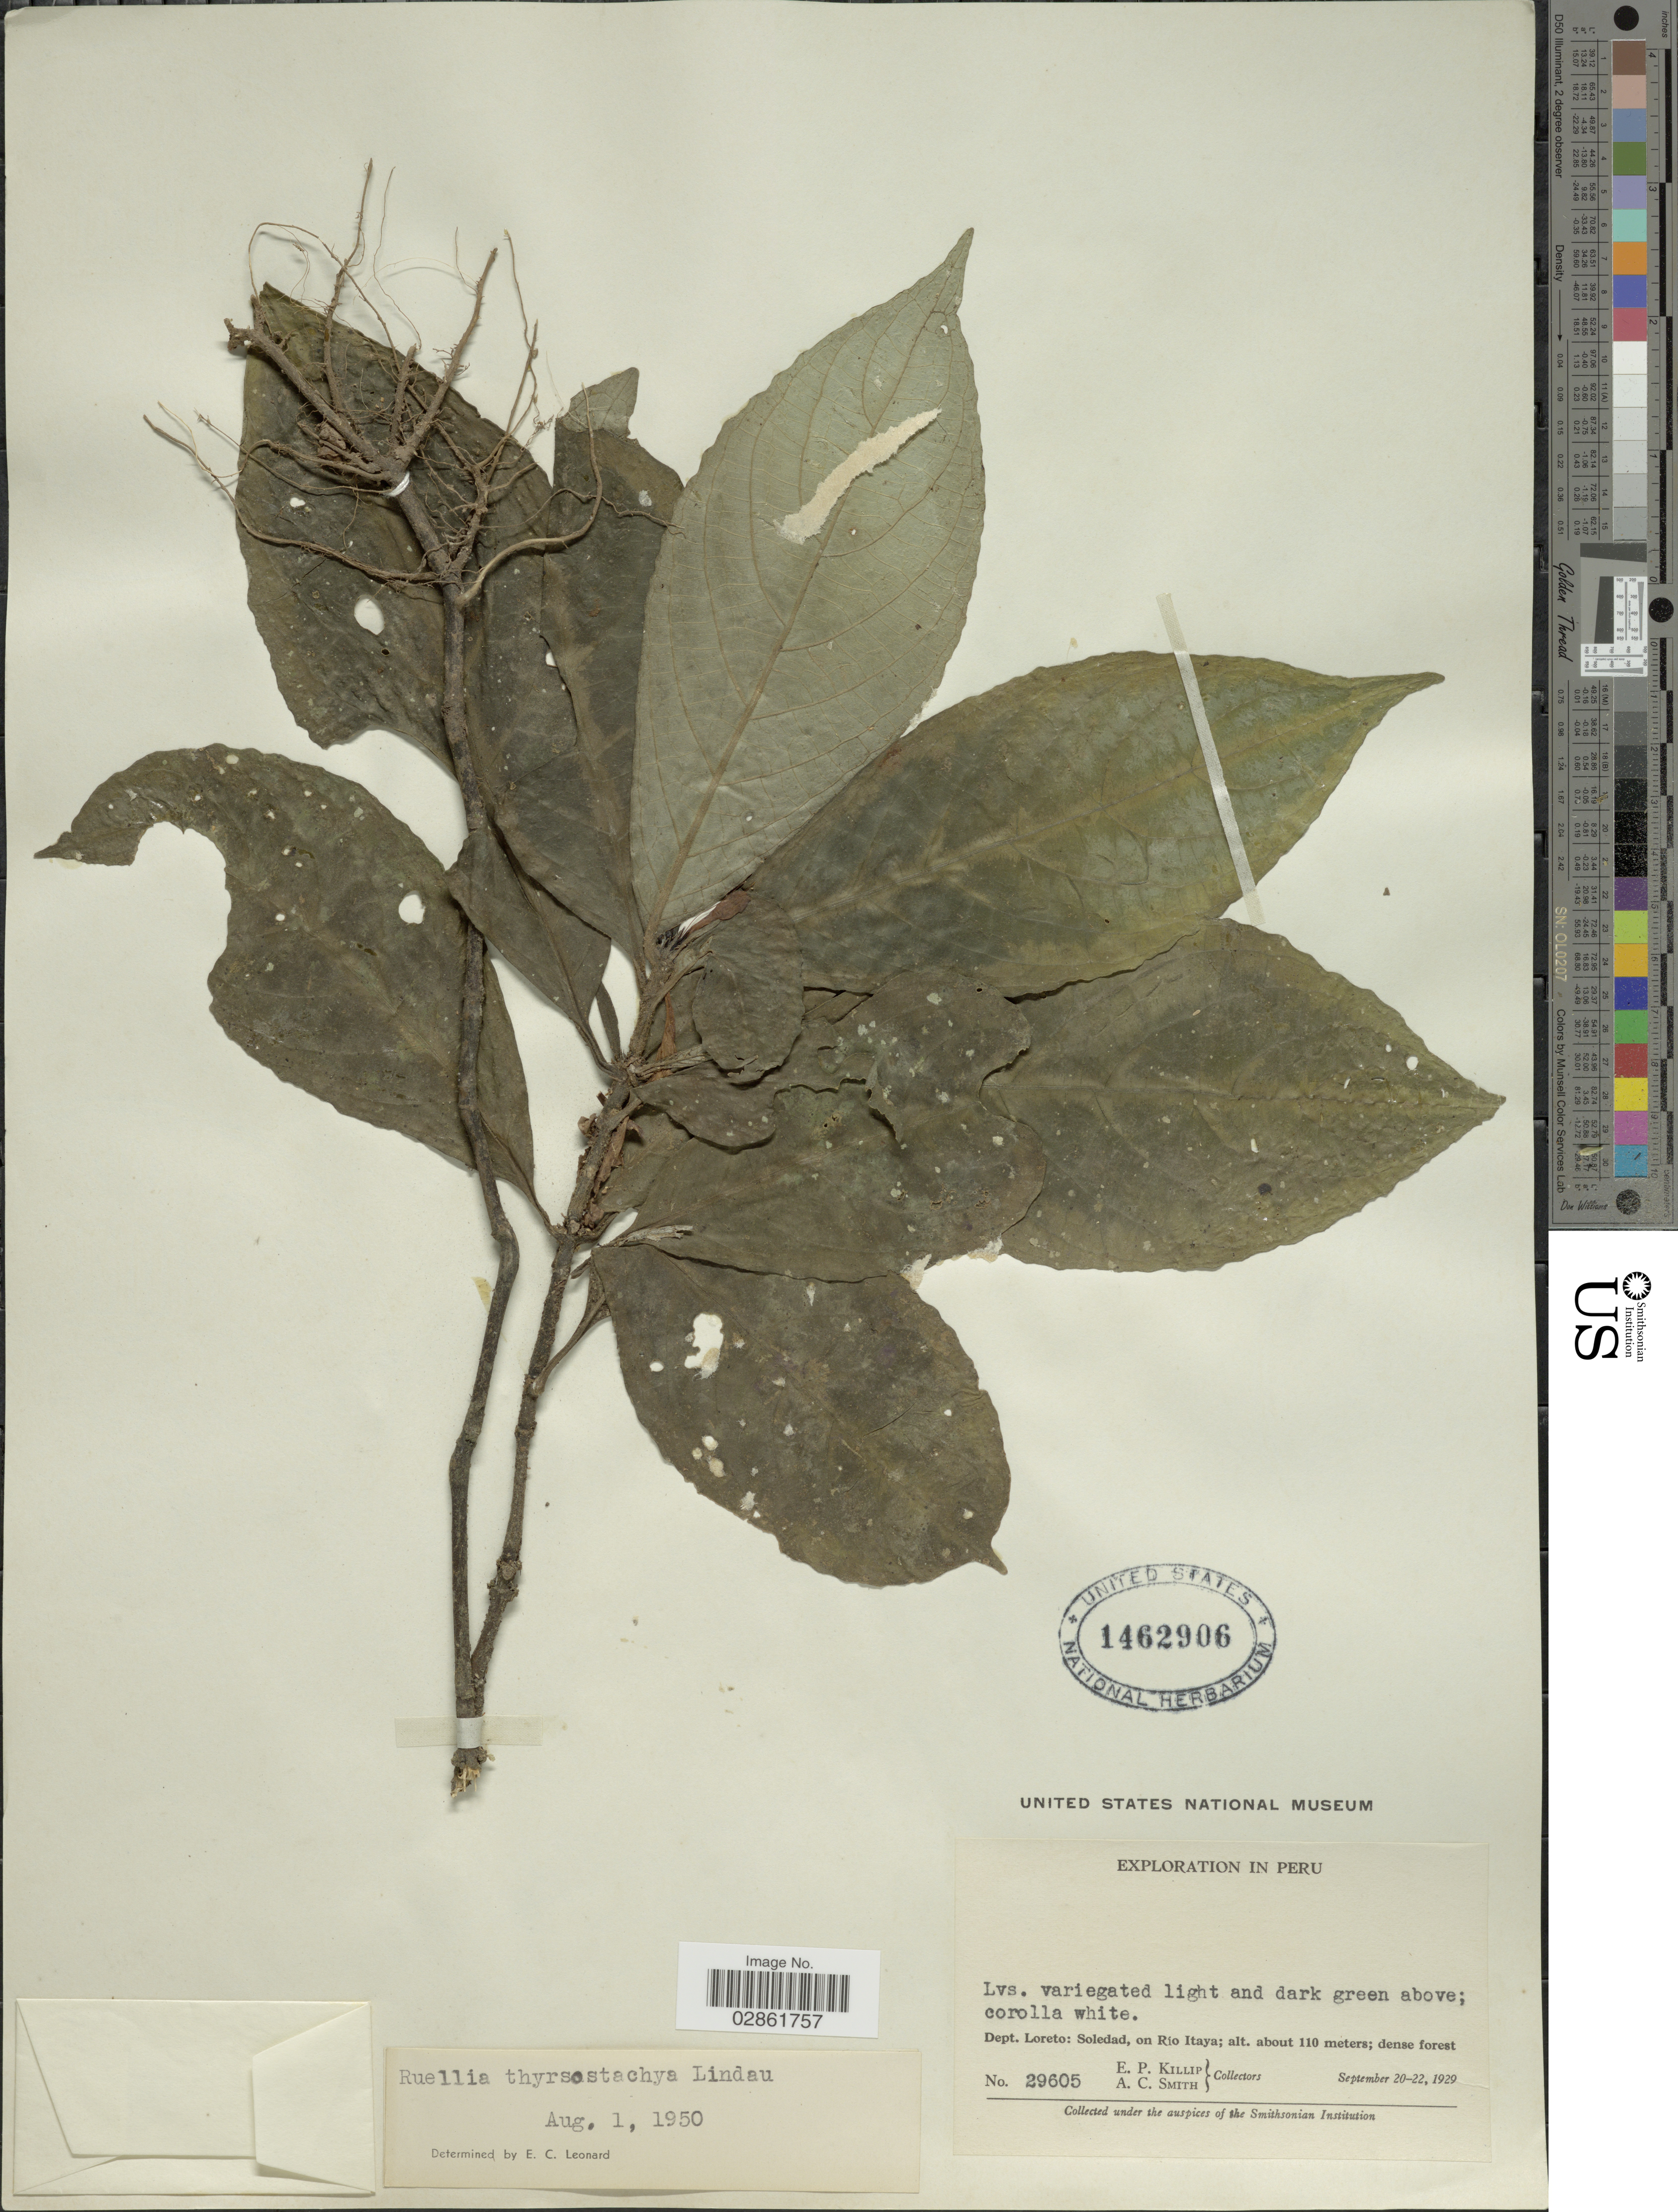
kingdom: Plantae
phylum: Tracheophyta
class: Magnoliopsida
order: Lamiales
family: Acanthaceae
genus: Ruellia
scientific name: Ruellia proxima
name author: Lindau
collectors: E. P. Killip & A. C. Smith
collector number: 29605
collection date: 1929-09-20/1929-09-22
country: Peru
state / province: Loreto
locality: Soledad, on Río Itaya.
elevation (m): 110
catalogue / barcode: US 1462906